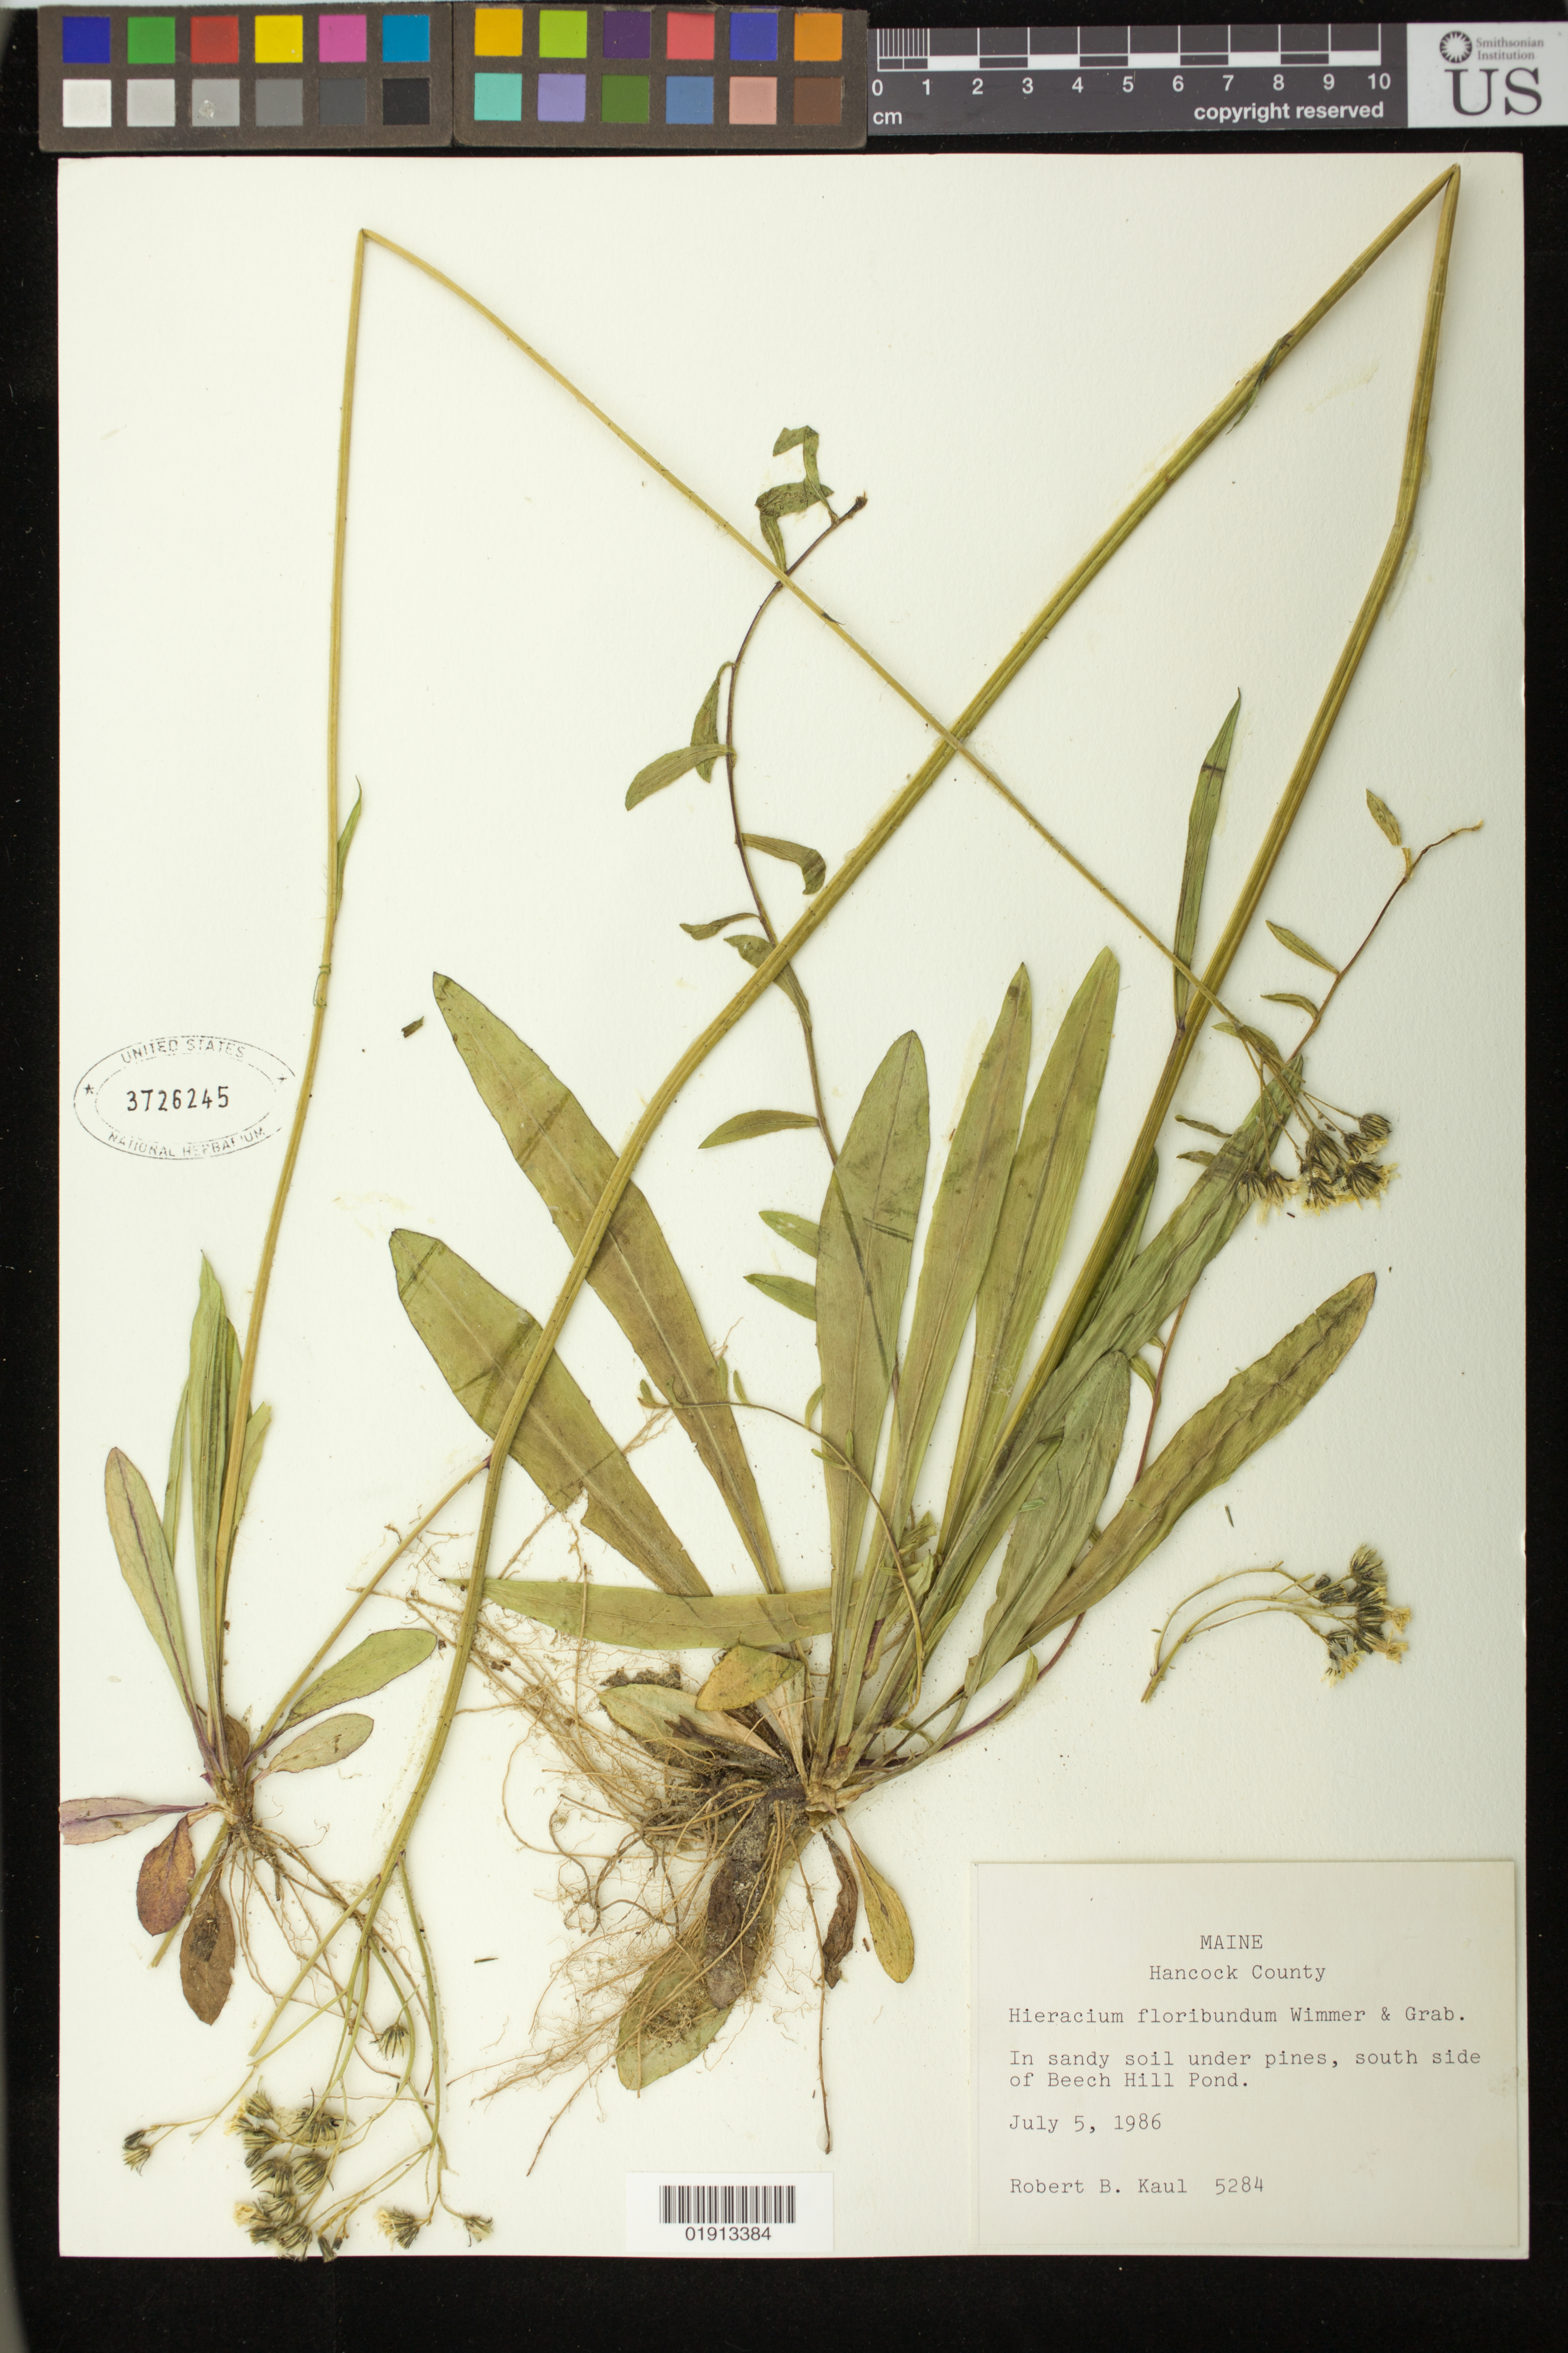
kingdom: Plantae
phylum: Tracheophyta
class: Magnoliopsida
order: Asterales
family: Asteraceae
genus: Pilosella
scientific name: Pilosella piloselloides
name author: (Vill.) Soják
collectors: R. Kaul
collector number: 5284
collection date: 1986-07-05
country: United States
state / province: Maine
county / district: Hancock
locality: South side of Beech Hill Pond.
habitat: In sandy soil under pines.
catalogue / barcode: US 3726245